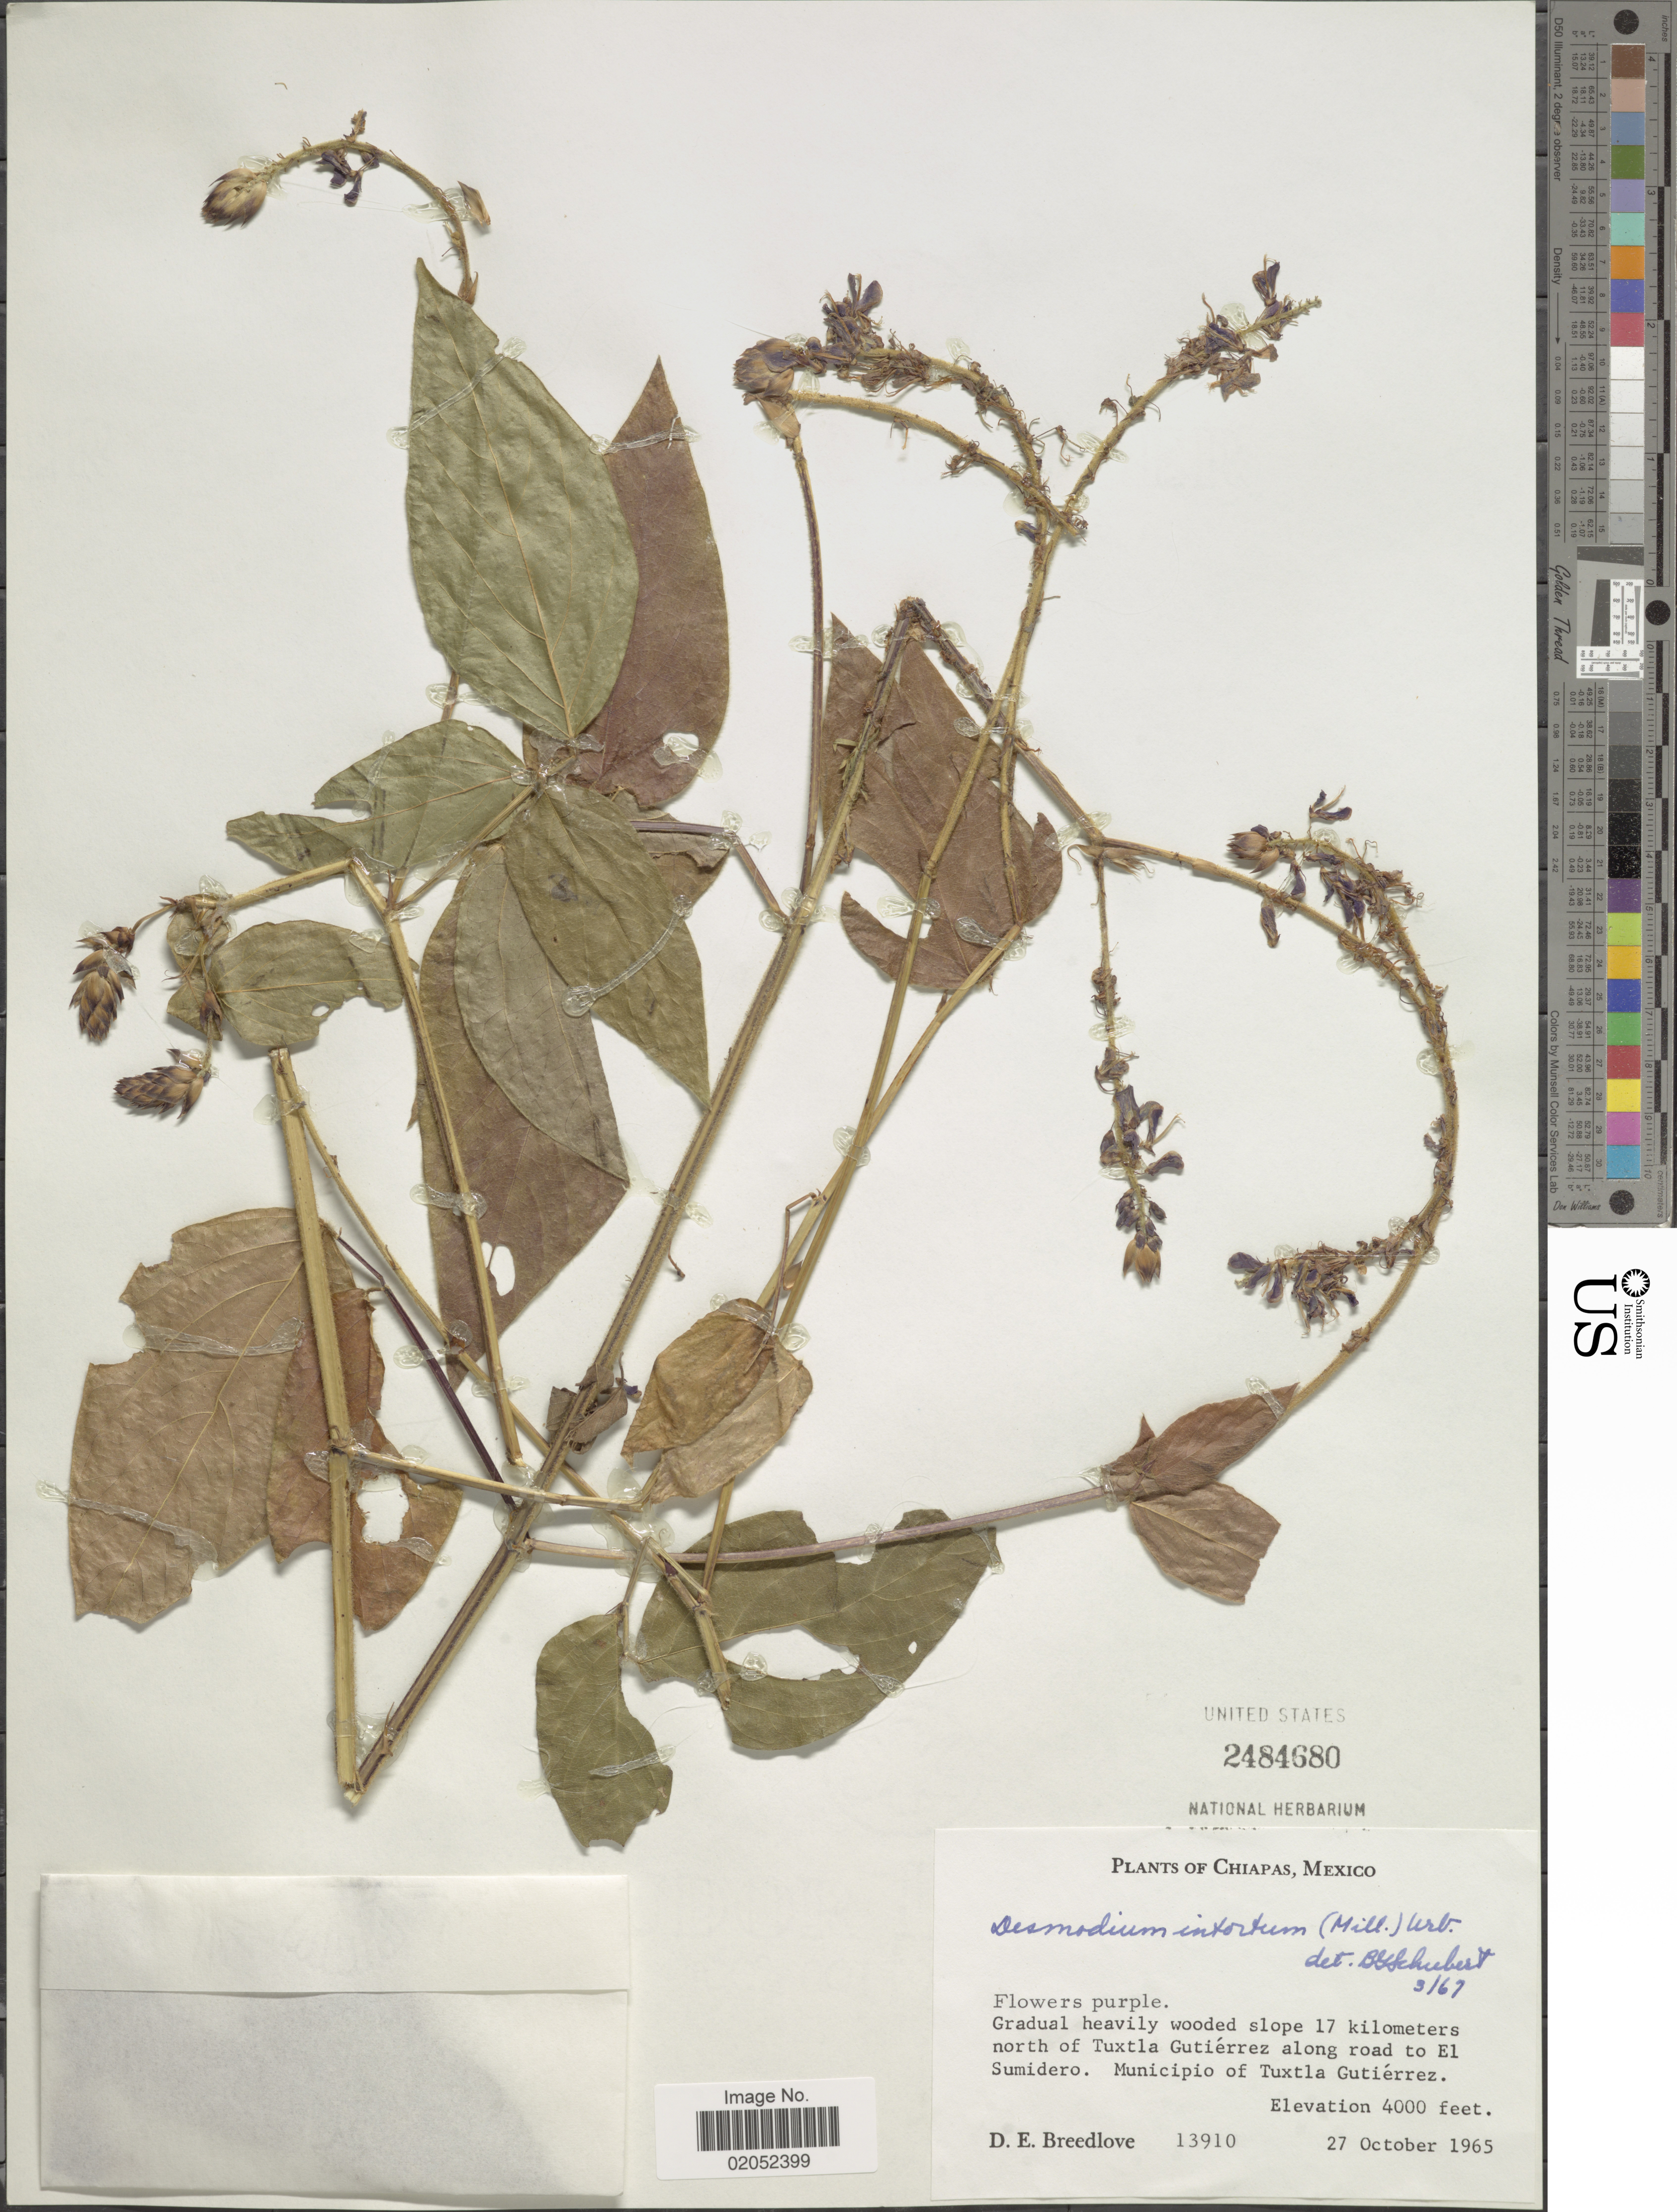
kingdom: Plantae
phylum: Tracheophyta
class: Magnoliopsida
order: Fabales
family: Fabaceae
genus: Desmodium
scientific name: Desmodium intortum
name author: (Mill.) Urb.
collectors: D. E. Breedlove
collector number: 13910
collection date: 1965-10-27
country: Mexico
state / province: Chiapas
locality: Chiapas, Mexico, slope 17 kilometers north of Tuxtla Gutierrez along road to El Sumidero. Municpio de Tuxtla Gutierrez.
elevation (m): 1219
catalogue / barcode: US 2484680